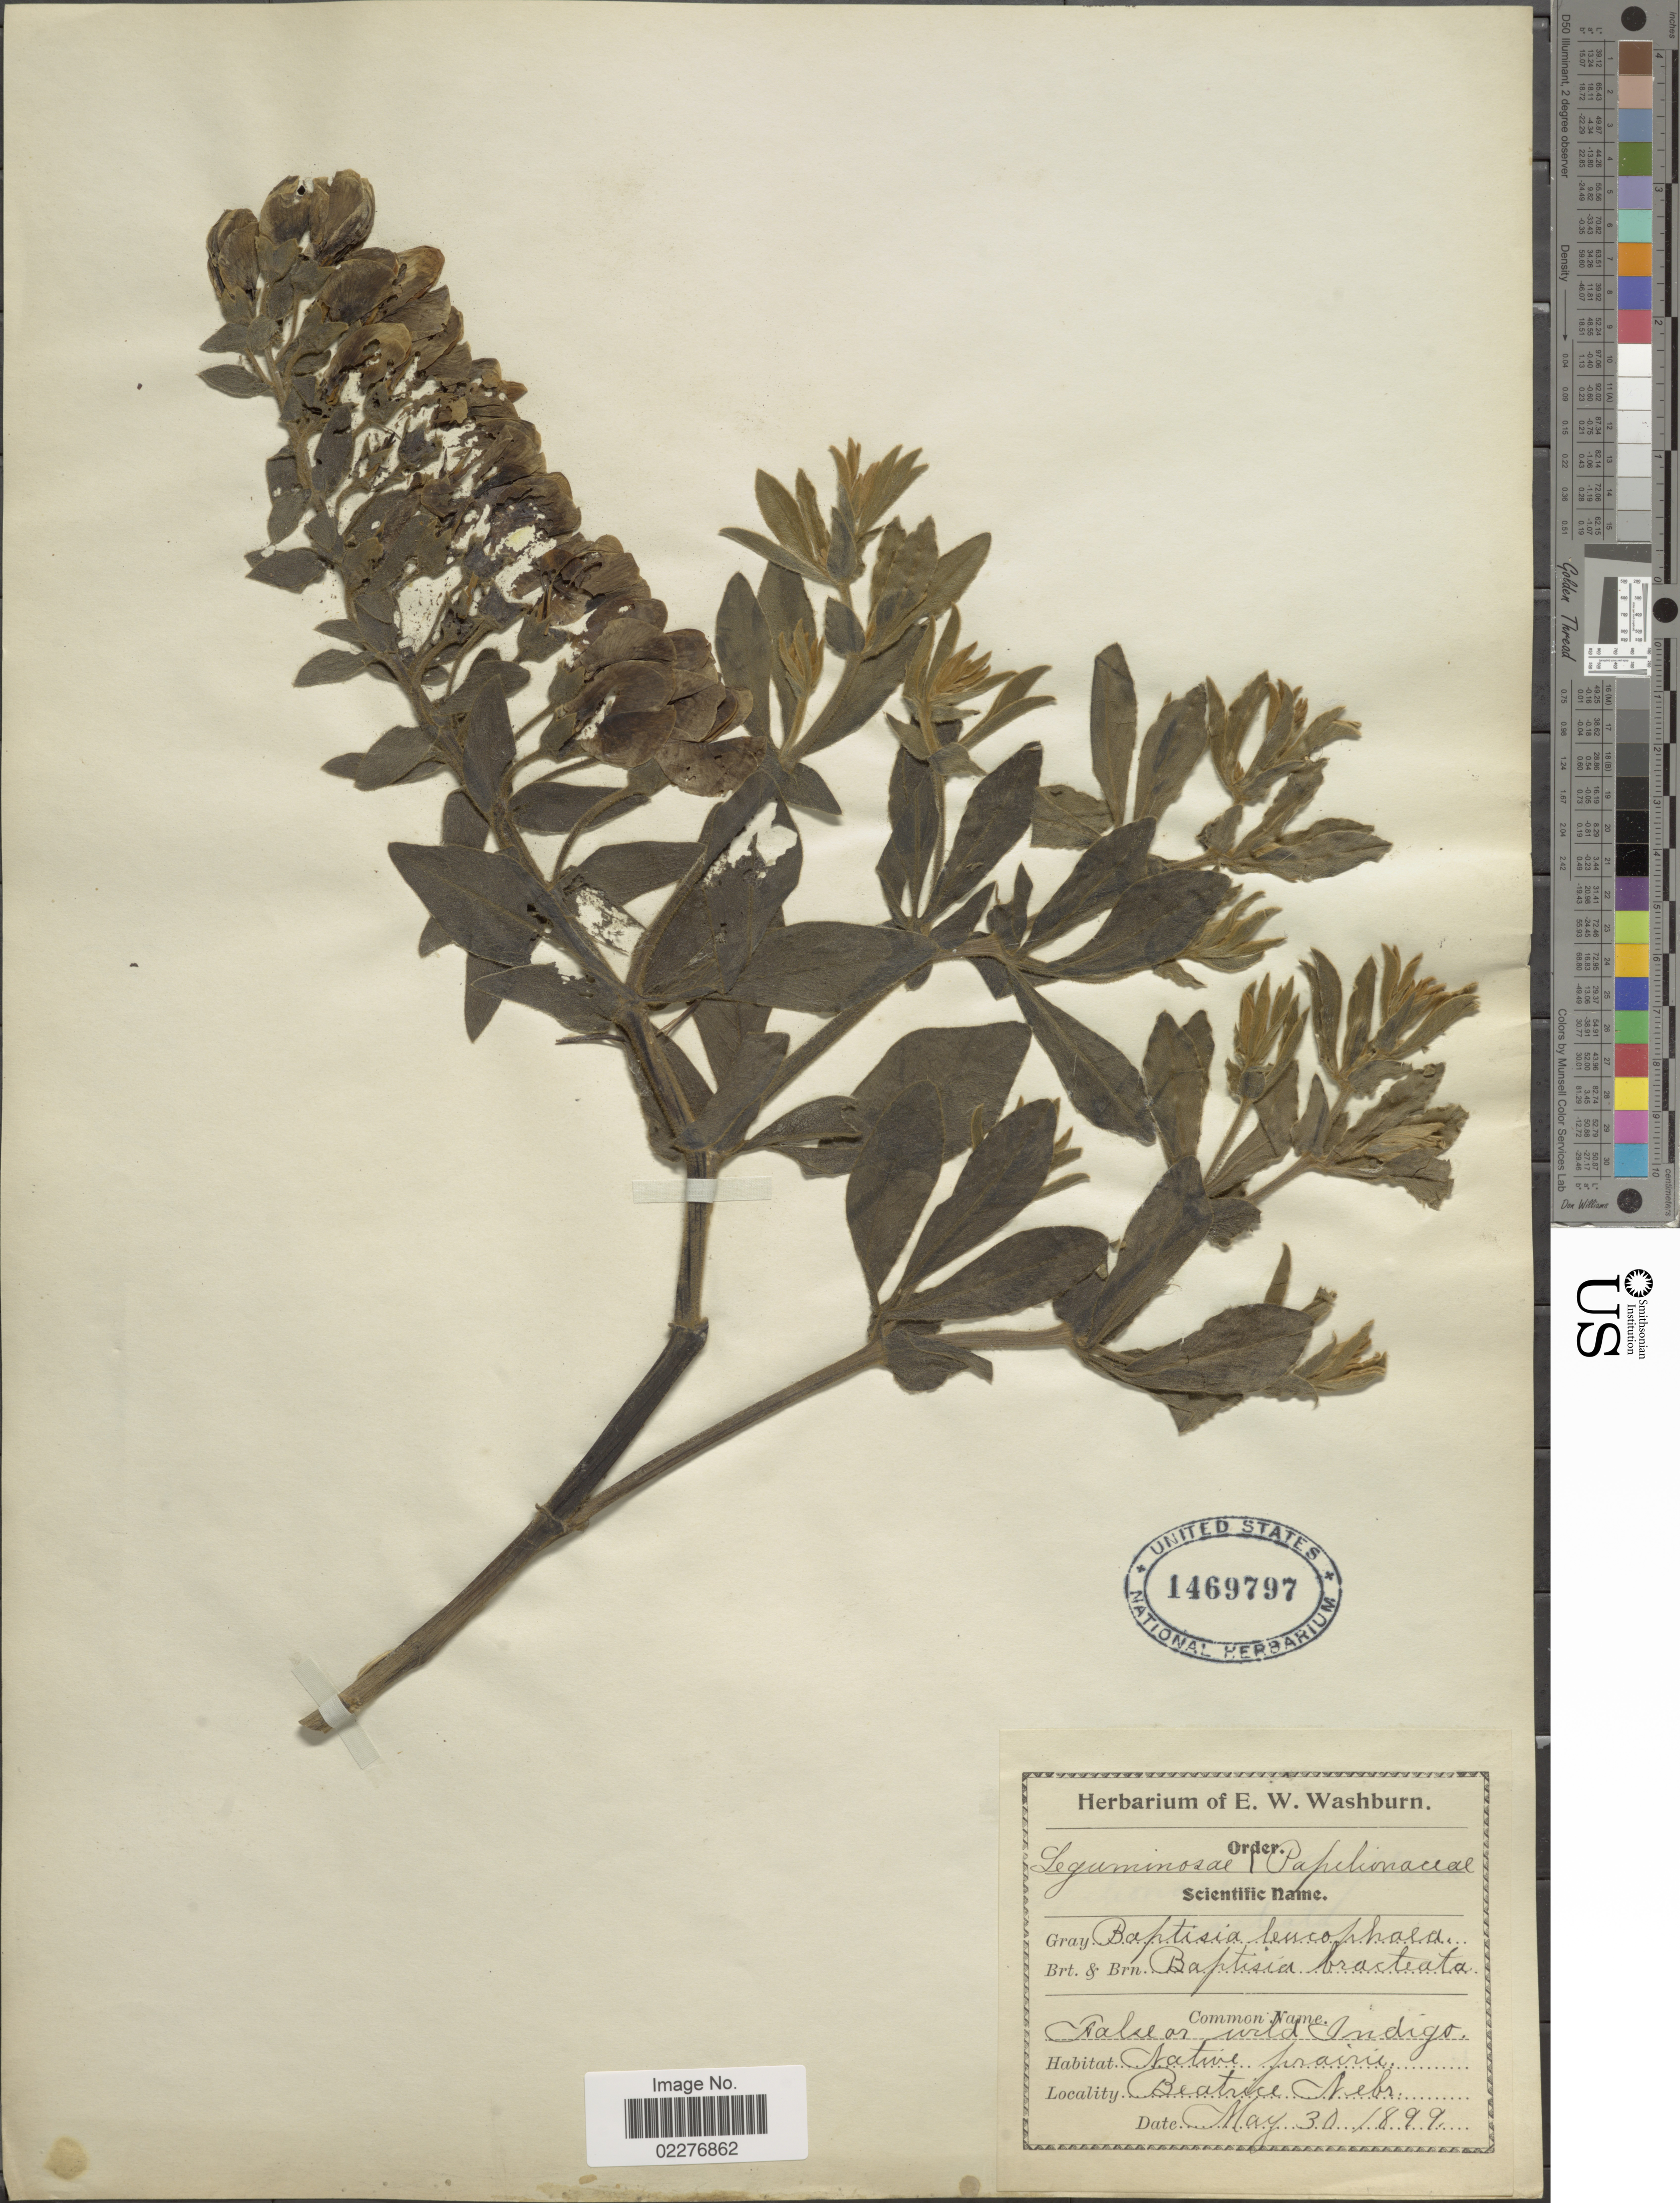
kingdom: Plantae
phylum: Tracheophyta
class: Magnoliopsida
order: Fabales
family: Fabaceae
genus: Baptisia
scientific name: Baptisia leucophaea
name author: Nutt.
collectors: ex herb. E. W. Washburn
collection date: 1899-05-30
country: United States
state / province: Nebraska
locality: False or wild Indigo, Native prairie, Beatrice Nebr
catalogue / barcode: US 1469797